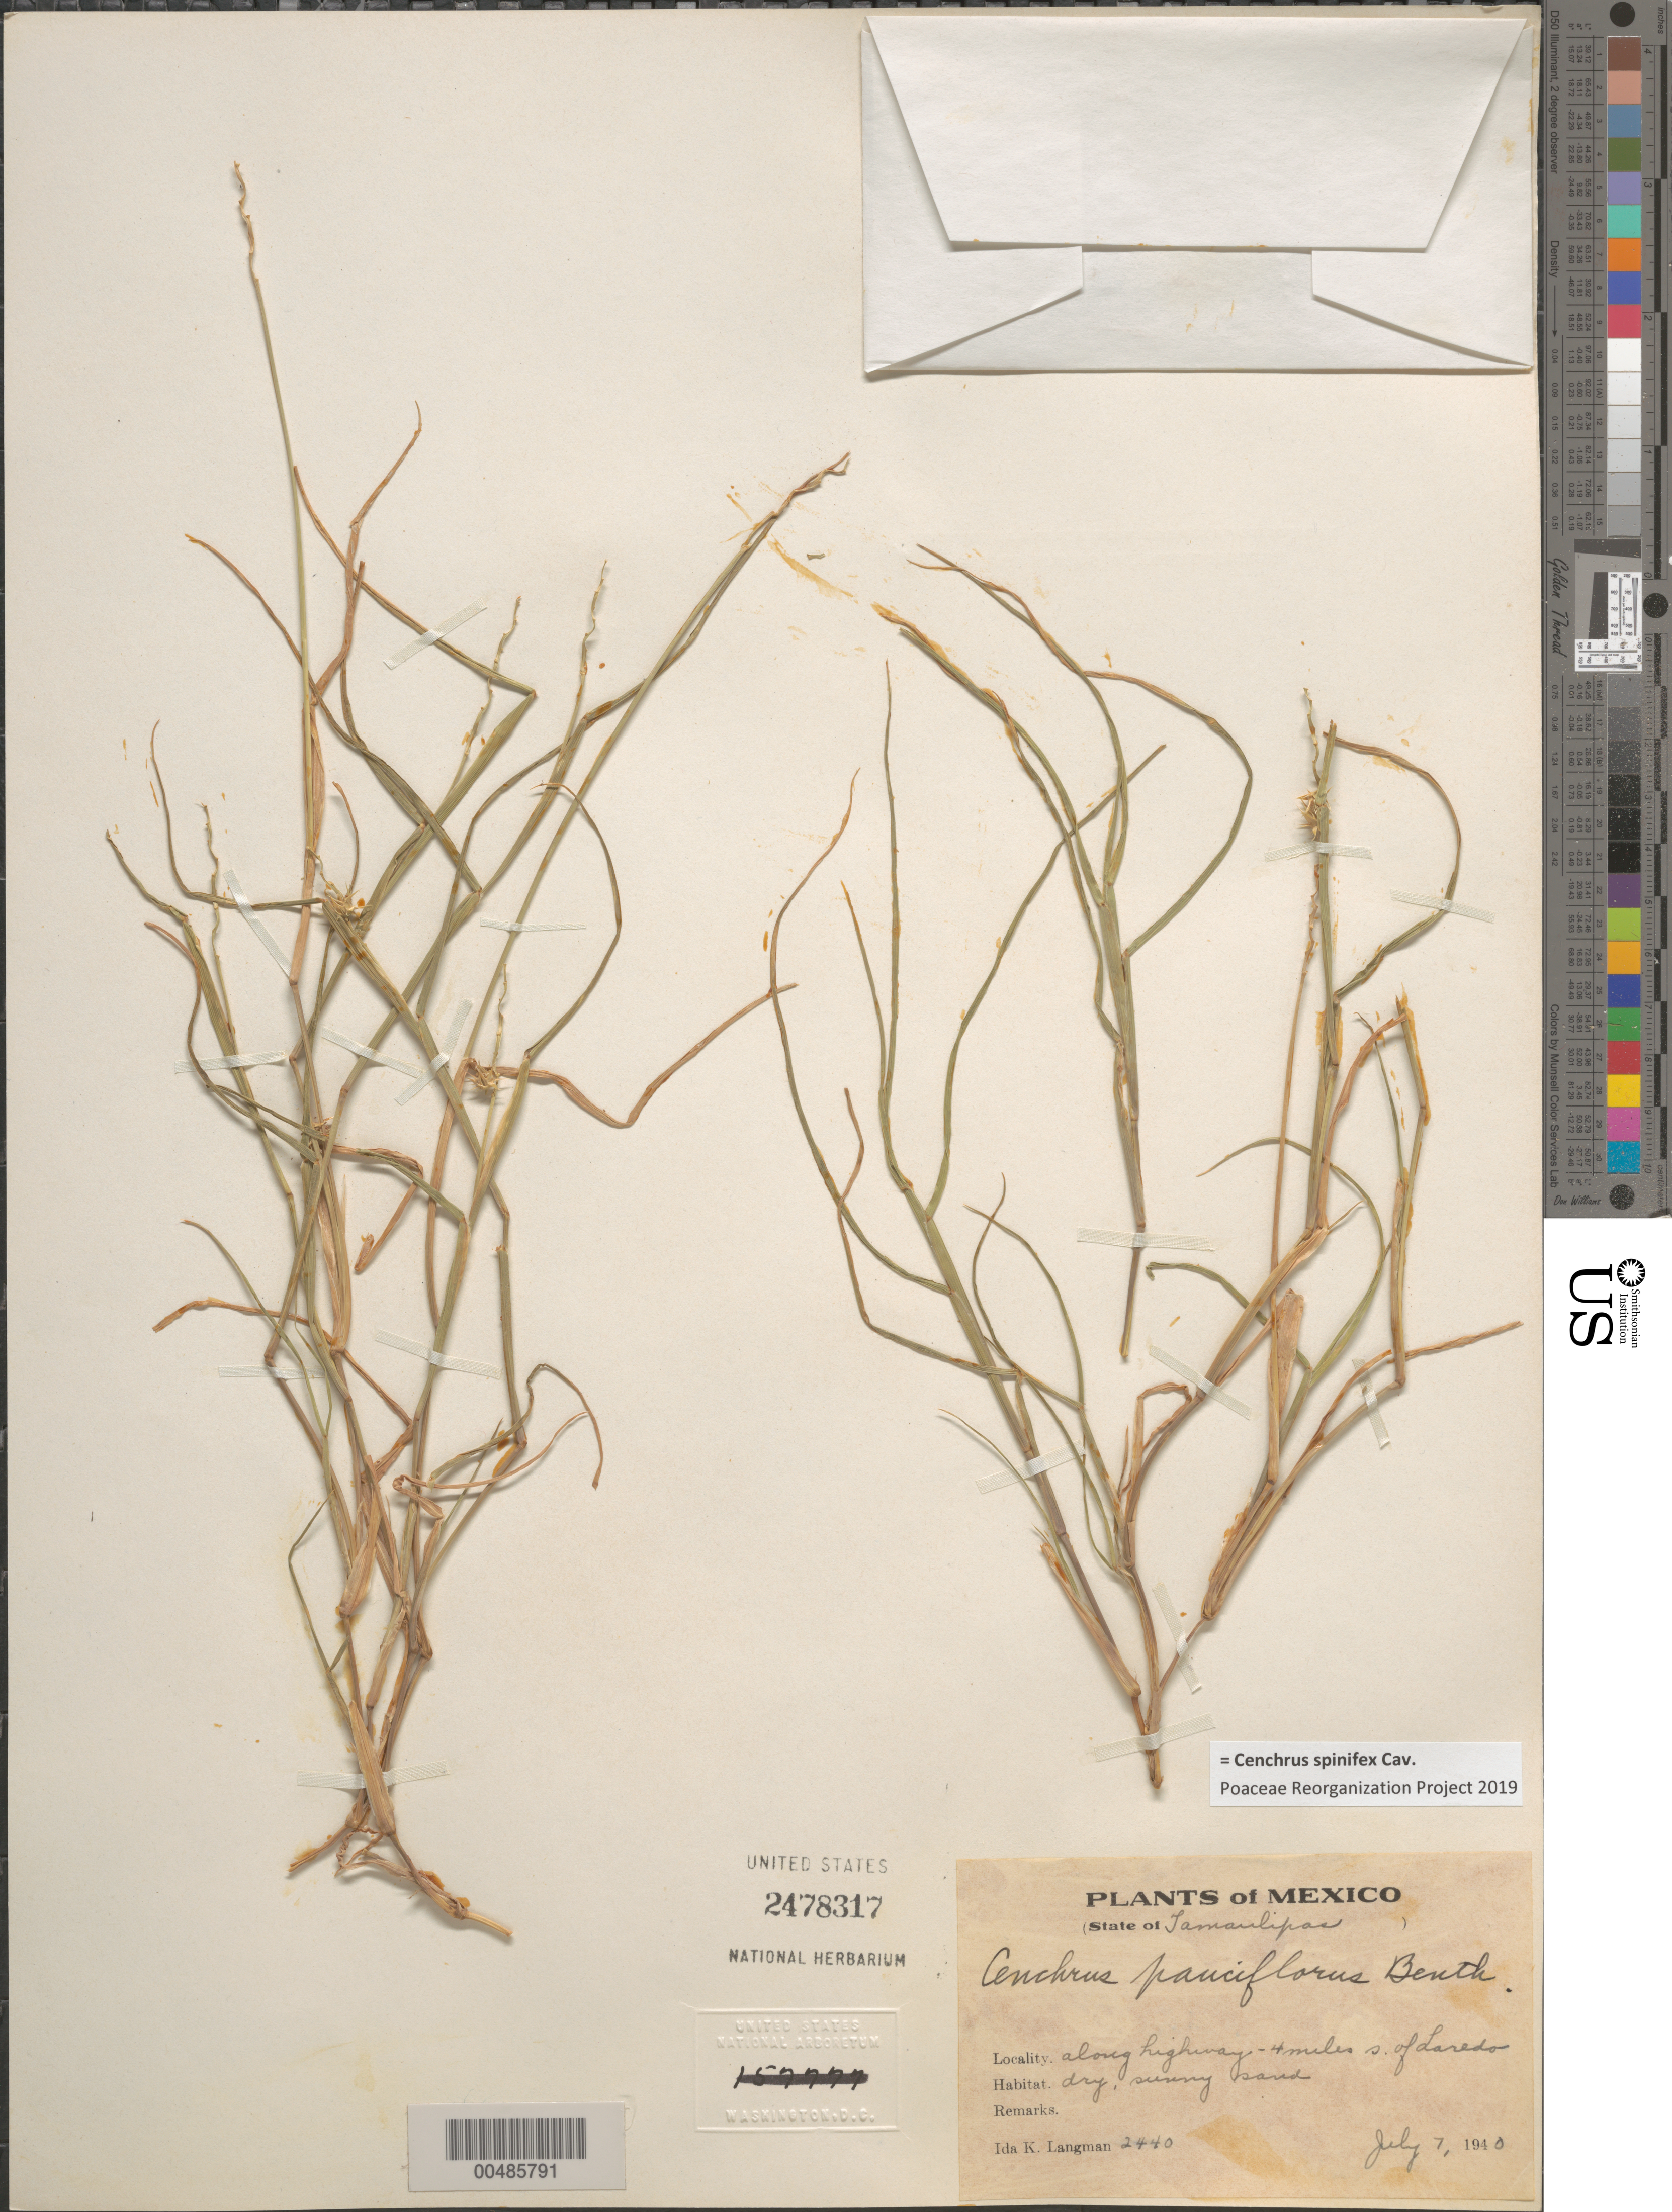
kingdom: Plantae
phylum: Tracheophyta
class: Liliopsida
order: Poales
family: Poaceae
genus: Cenchrus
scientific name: Cenchrus spinifex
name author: Cav.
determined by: Poaceae Reorganization Project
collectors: I. Langman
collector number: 2440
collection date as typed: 7 Jul 1940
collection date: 1940-07-07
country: Mexico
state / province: Tamaulipas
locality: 4 mi S of Loredo, along highway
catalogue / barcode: US 2478317